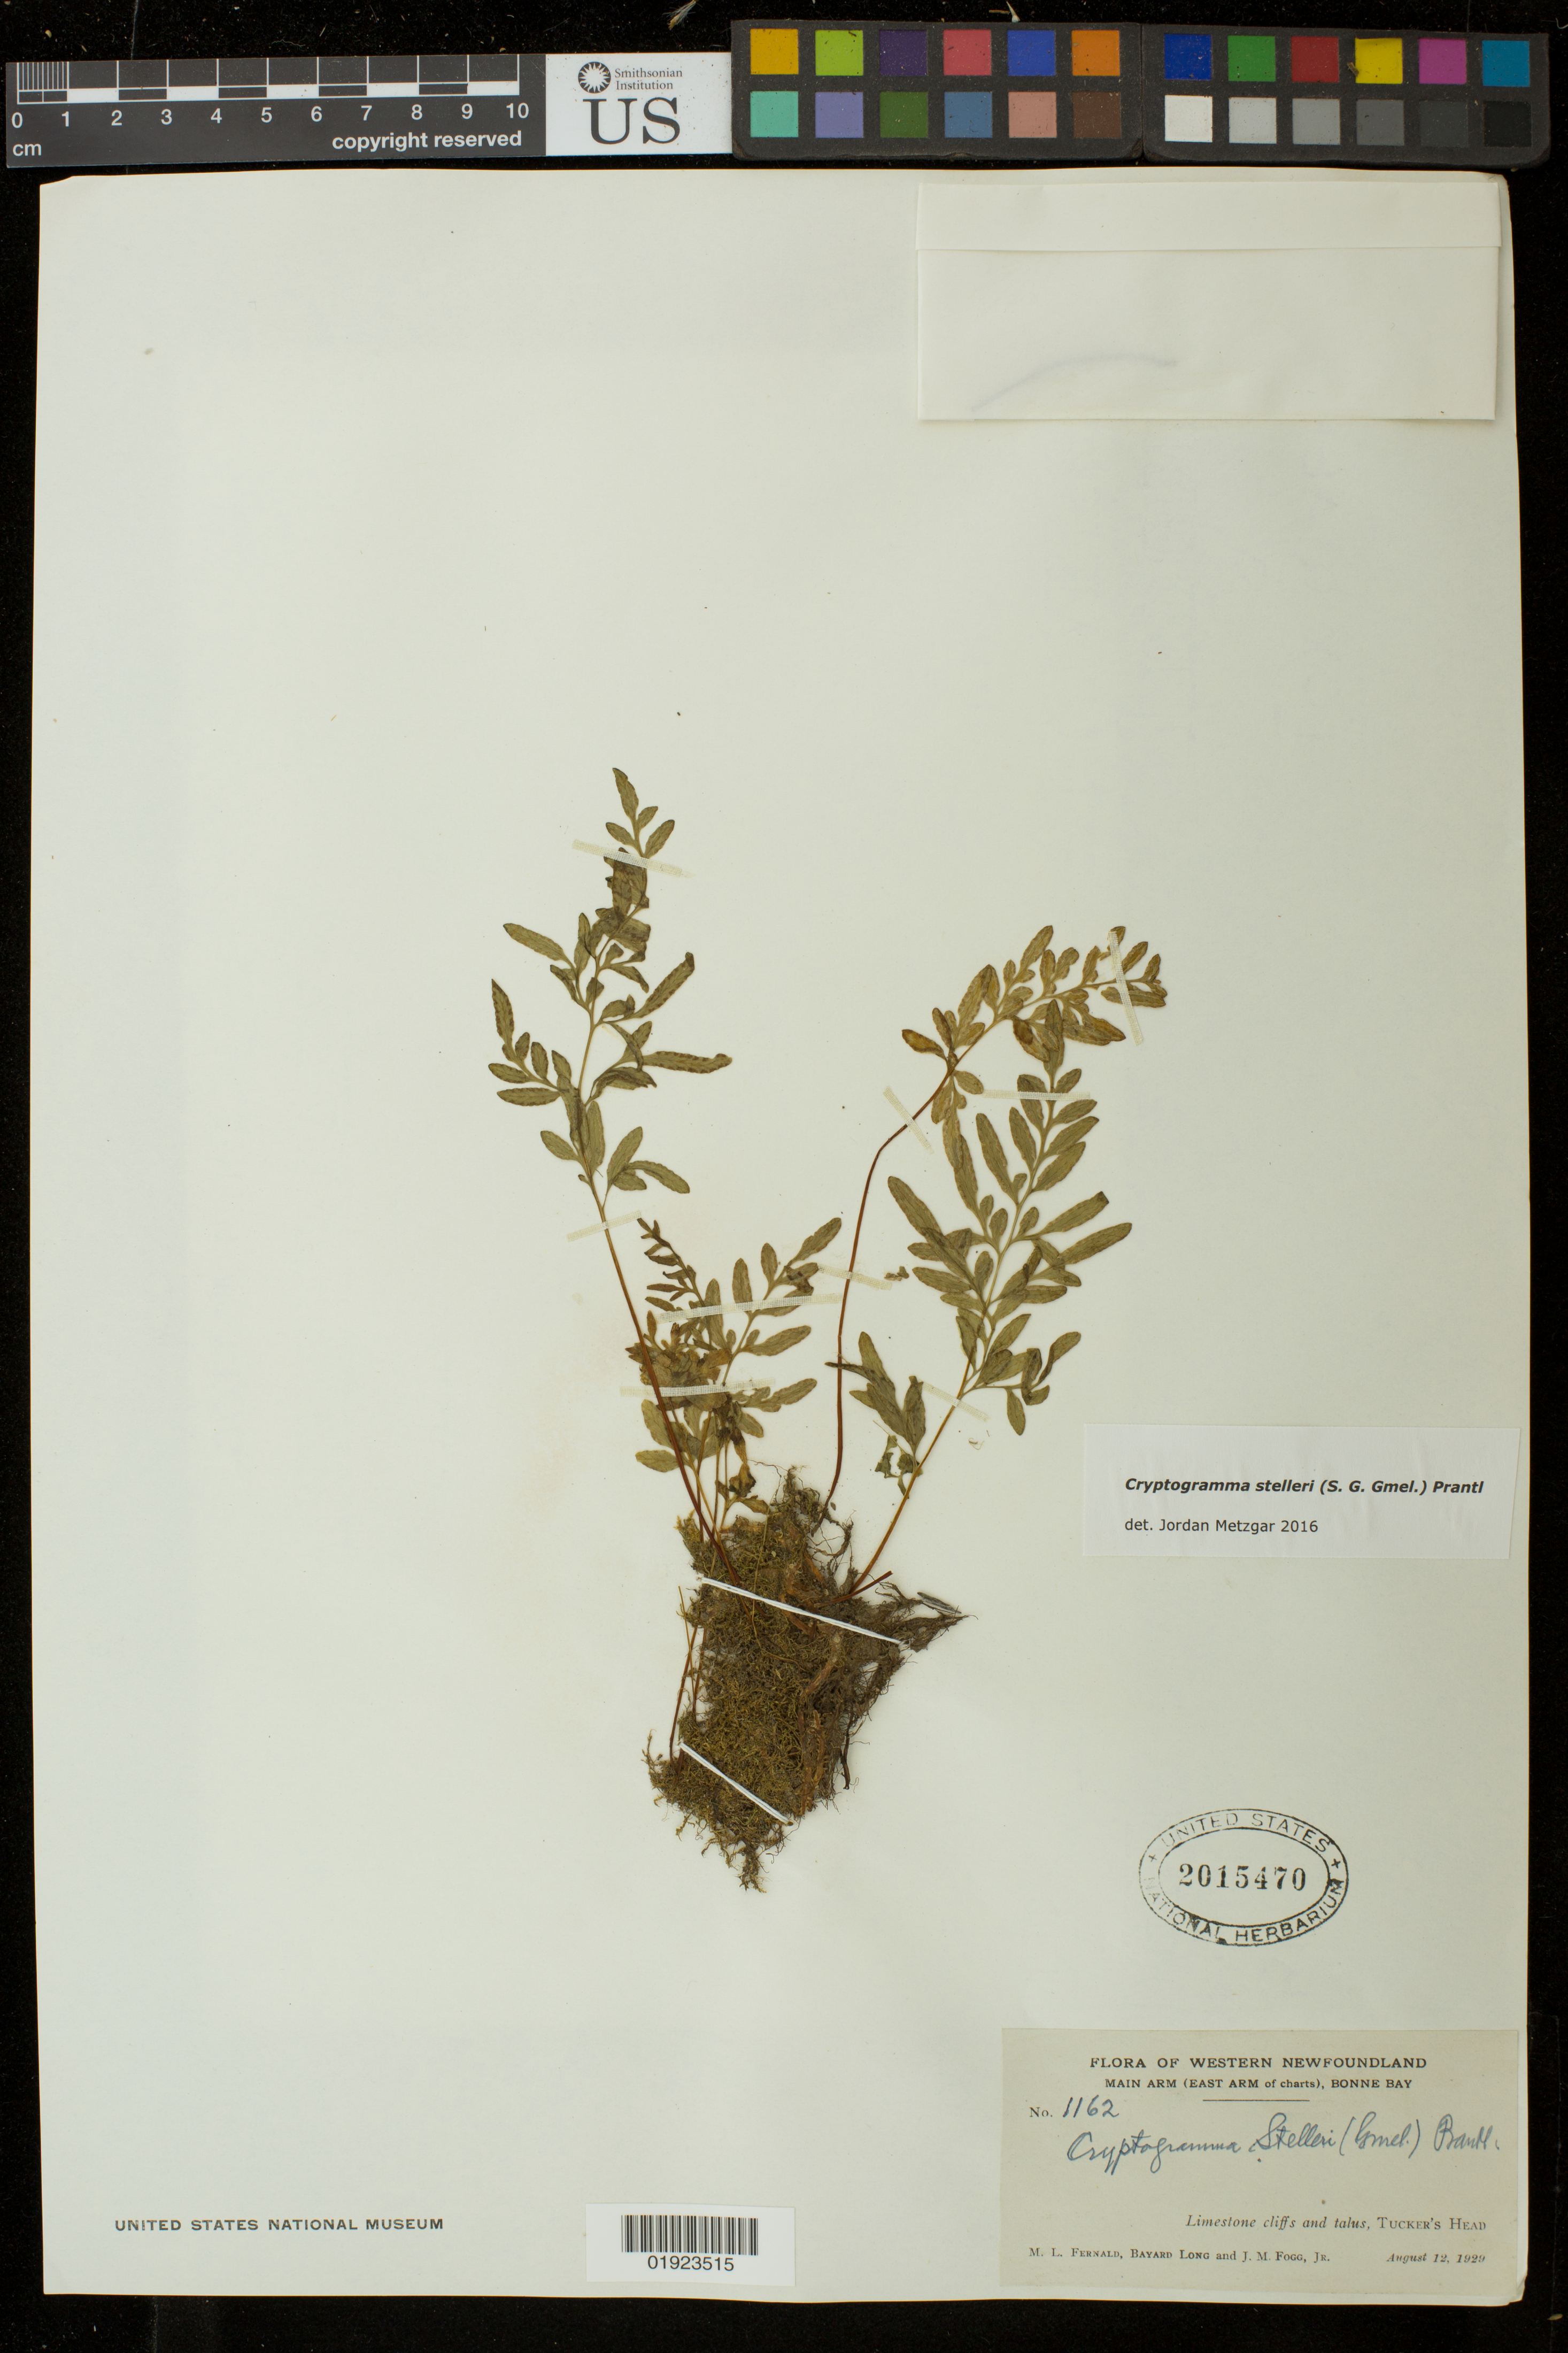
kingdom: Plantae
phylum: Tracheophyta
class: Polypodiopsida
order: Polypodiales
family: Pteridaceae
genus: Cryptogramma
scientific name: Cryptogramma stelleri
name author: (S.G. Gmel.) Prantl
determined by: Metzgar, Jordan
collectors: M. L. Fernald, B. Long & J. Fogg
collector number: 1162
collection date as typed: August 12, 1929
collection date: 1929-08-12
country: Canada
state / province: Newfoundland and Labrador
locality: Main arm (East Arm of charts), Bonnie Bay, Tucker's Head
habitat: limestone cliffs and talus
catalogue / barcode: US 2015470